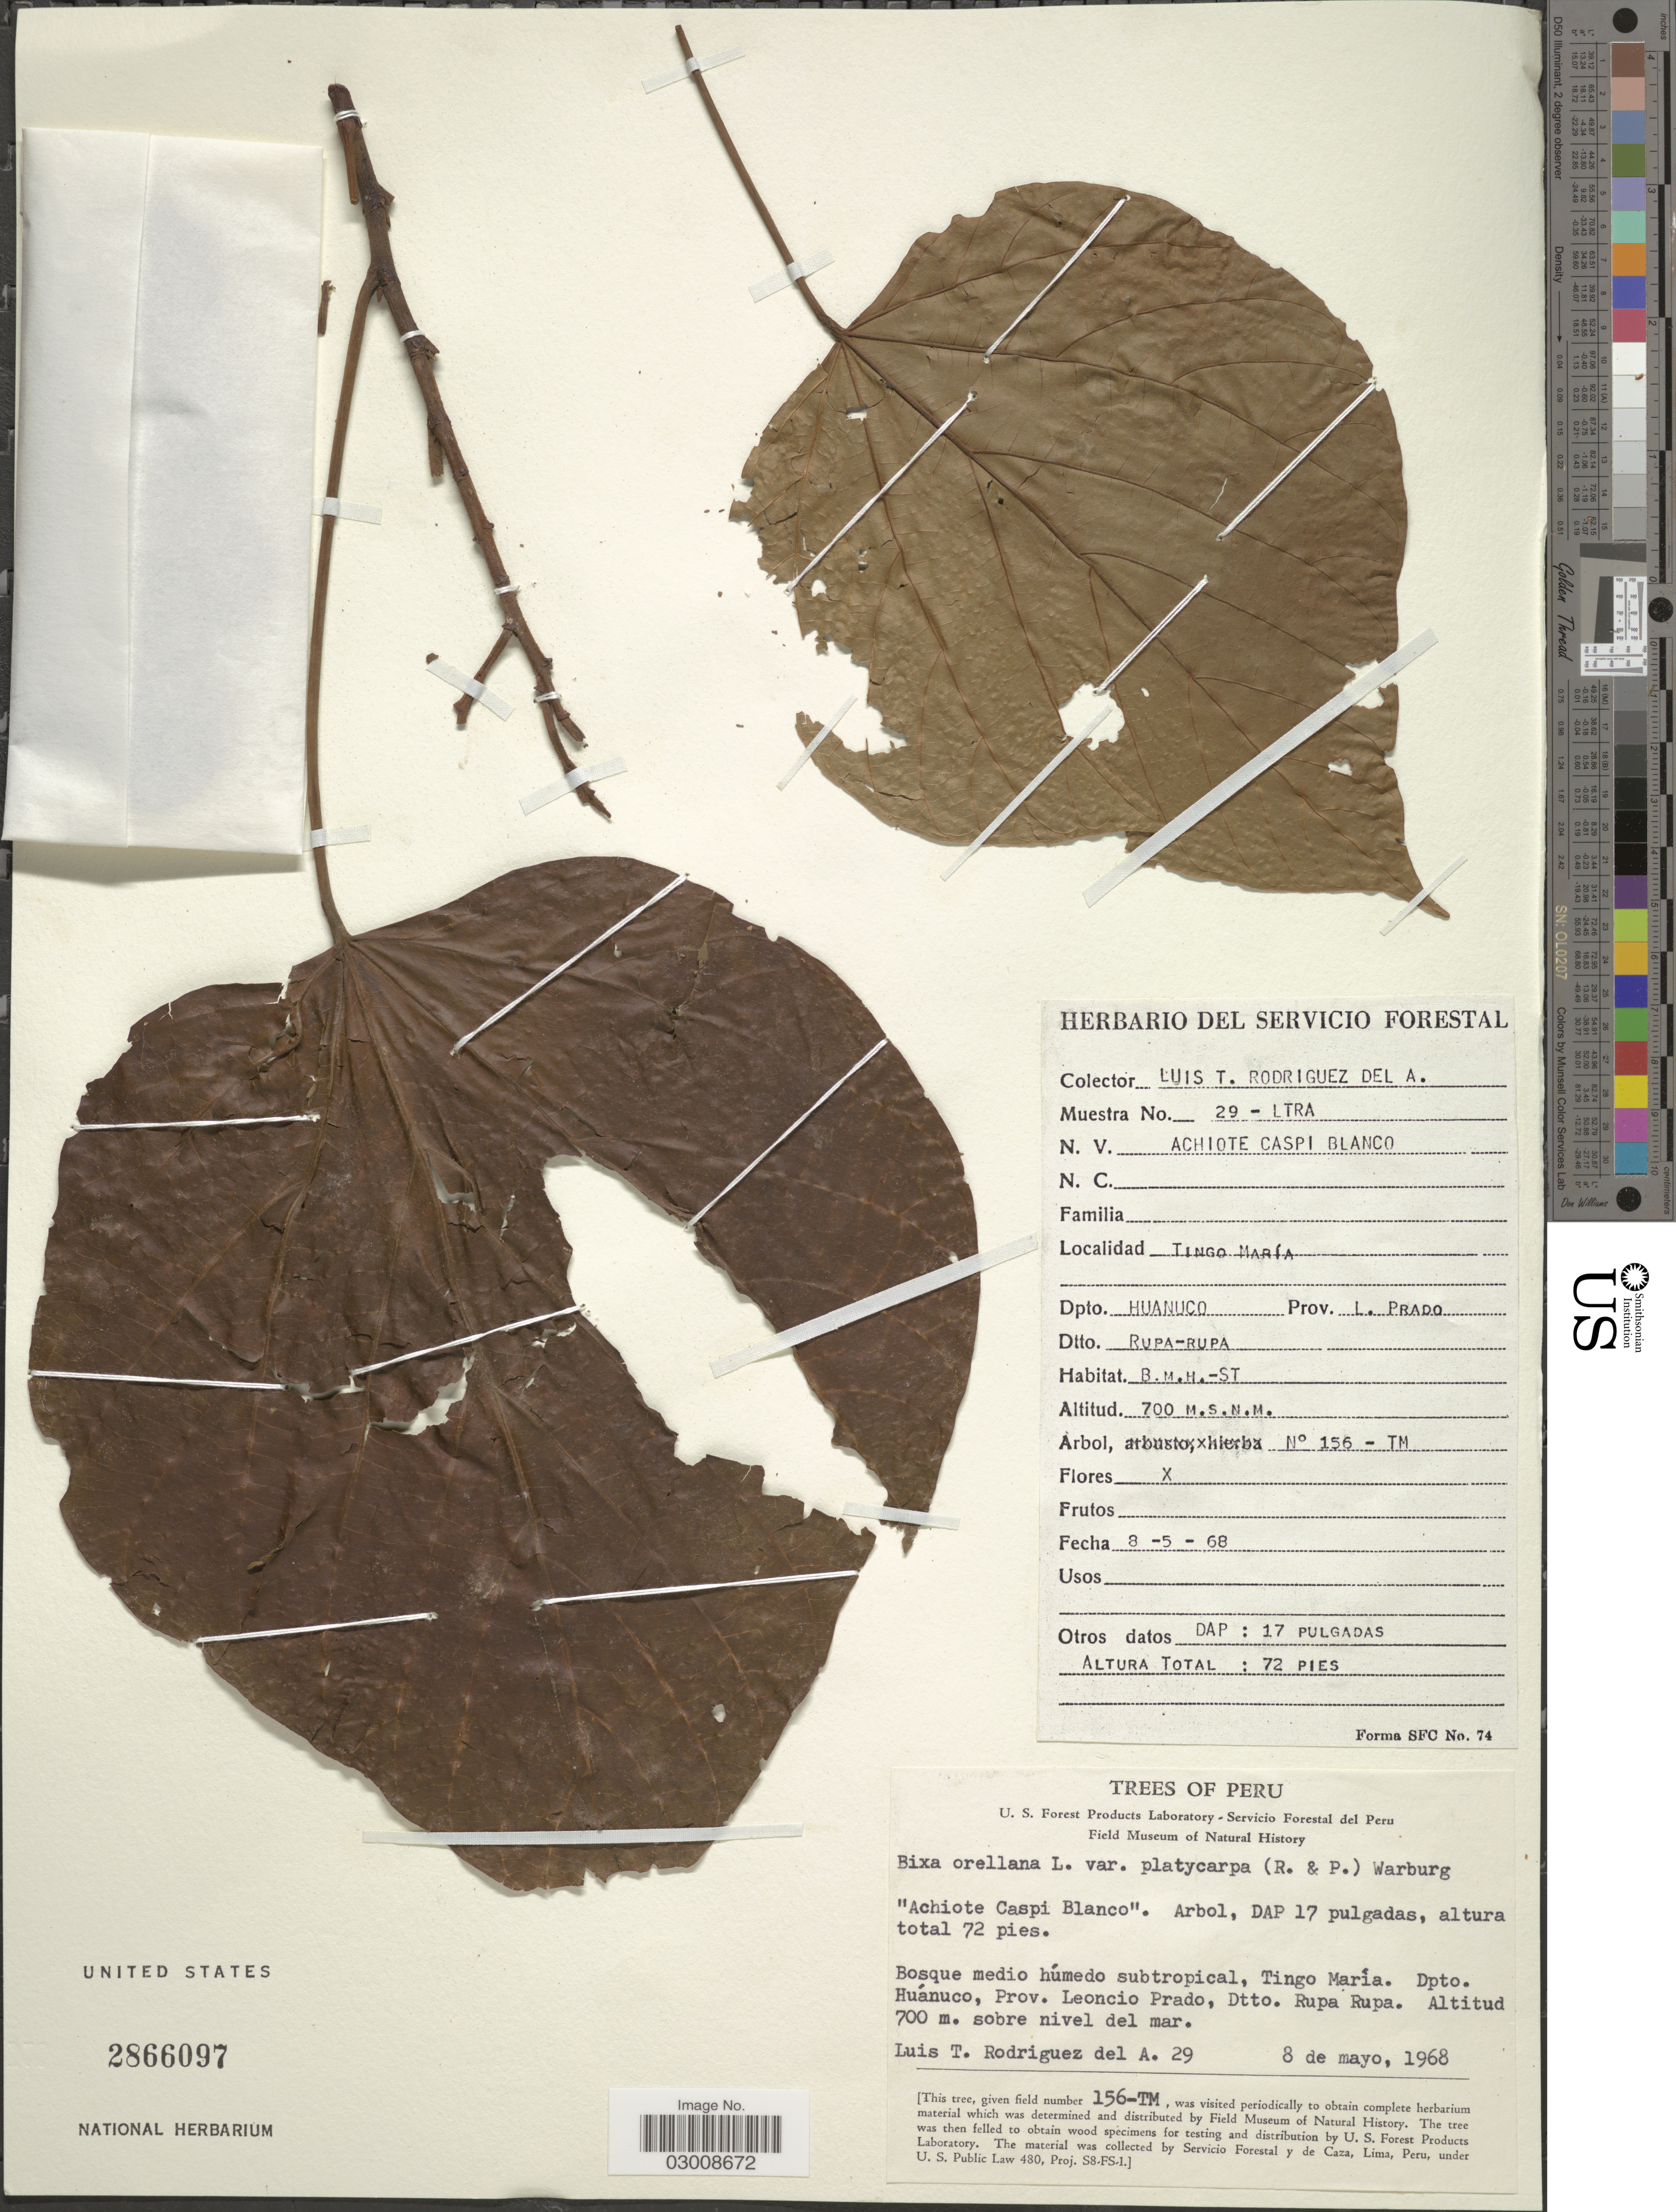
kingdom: Plantae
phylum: Tracheophyta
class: Magnoliopsida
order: Malvales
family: Bixaceae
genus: Bixa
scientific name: Bixa orellana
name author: L.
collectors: L. Rodriguez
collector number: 29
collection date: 1968-05-08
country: Peru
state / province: Huánuco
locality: Tingo María, Dpto. Huánuco, Prov. Leoncio Prado, Dtto. Rupa Rupa.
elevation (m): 700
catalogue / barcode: US 2866097